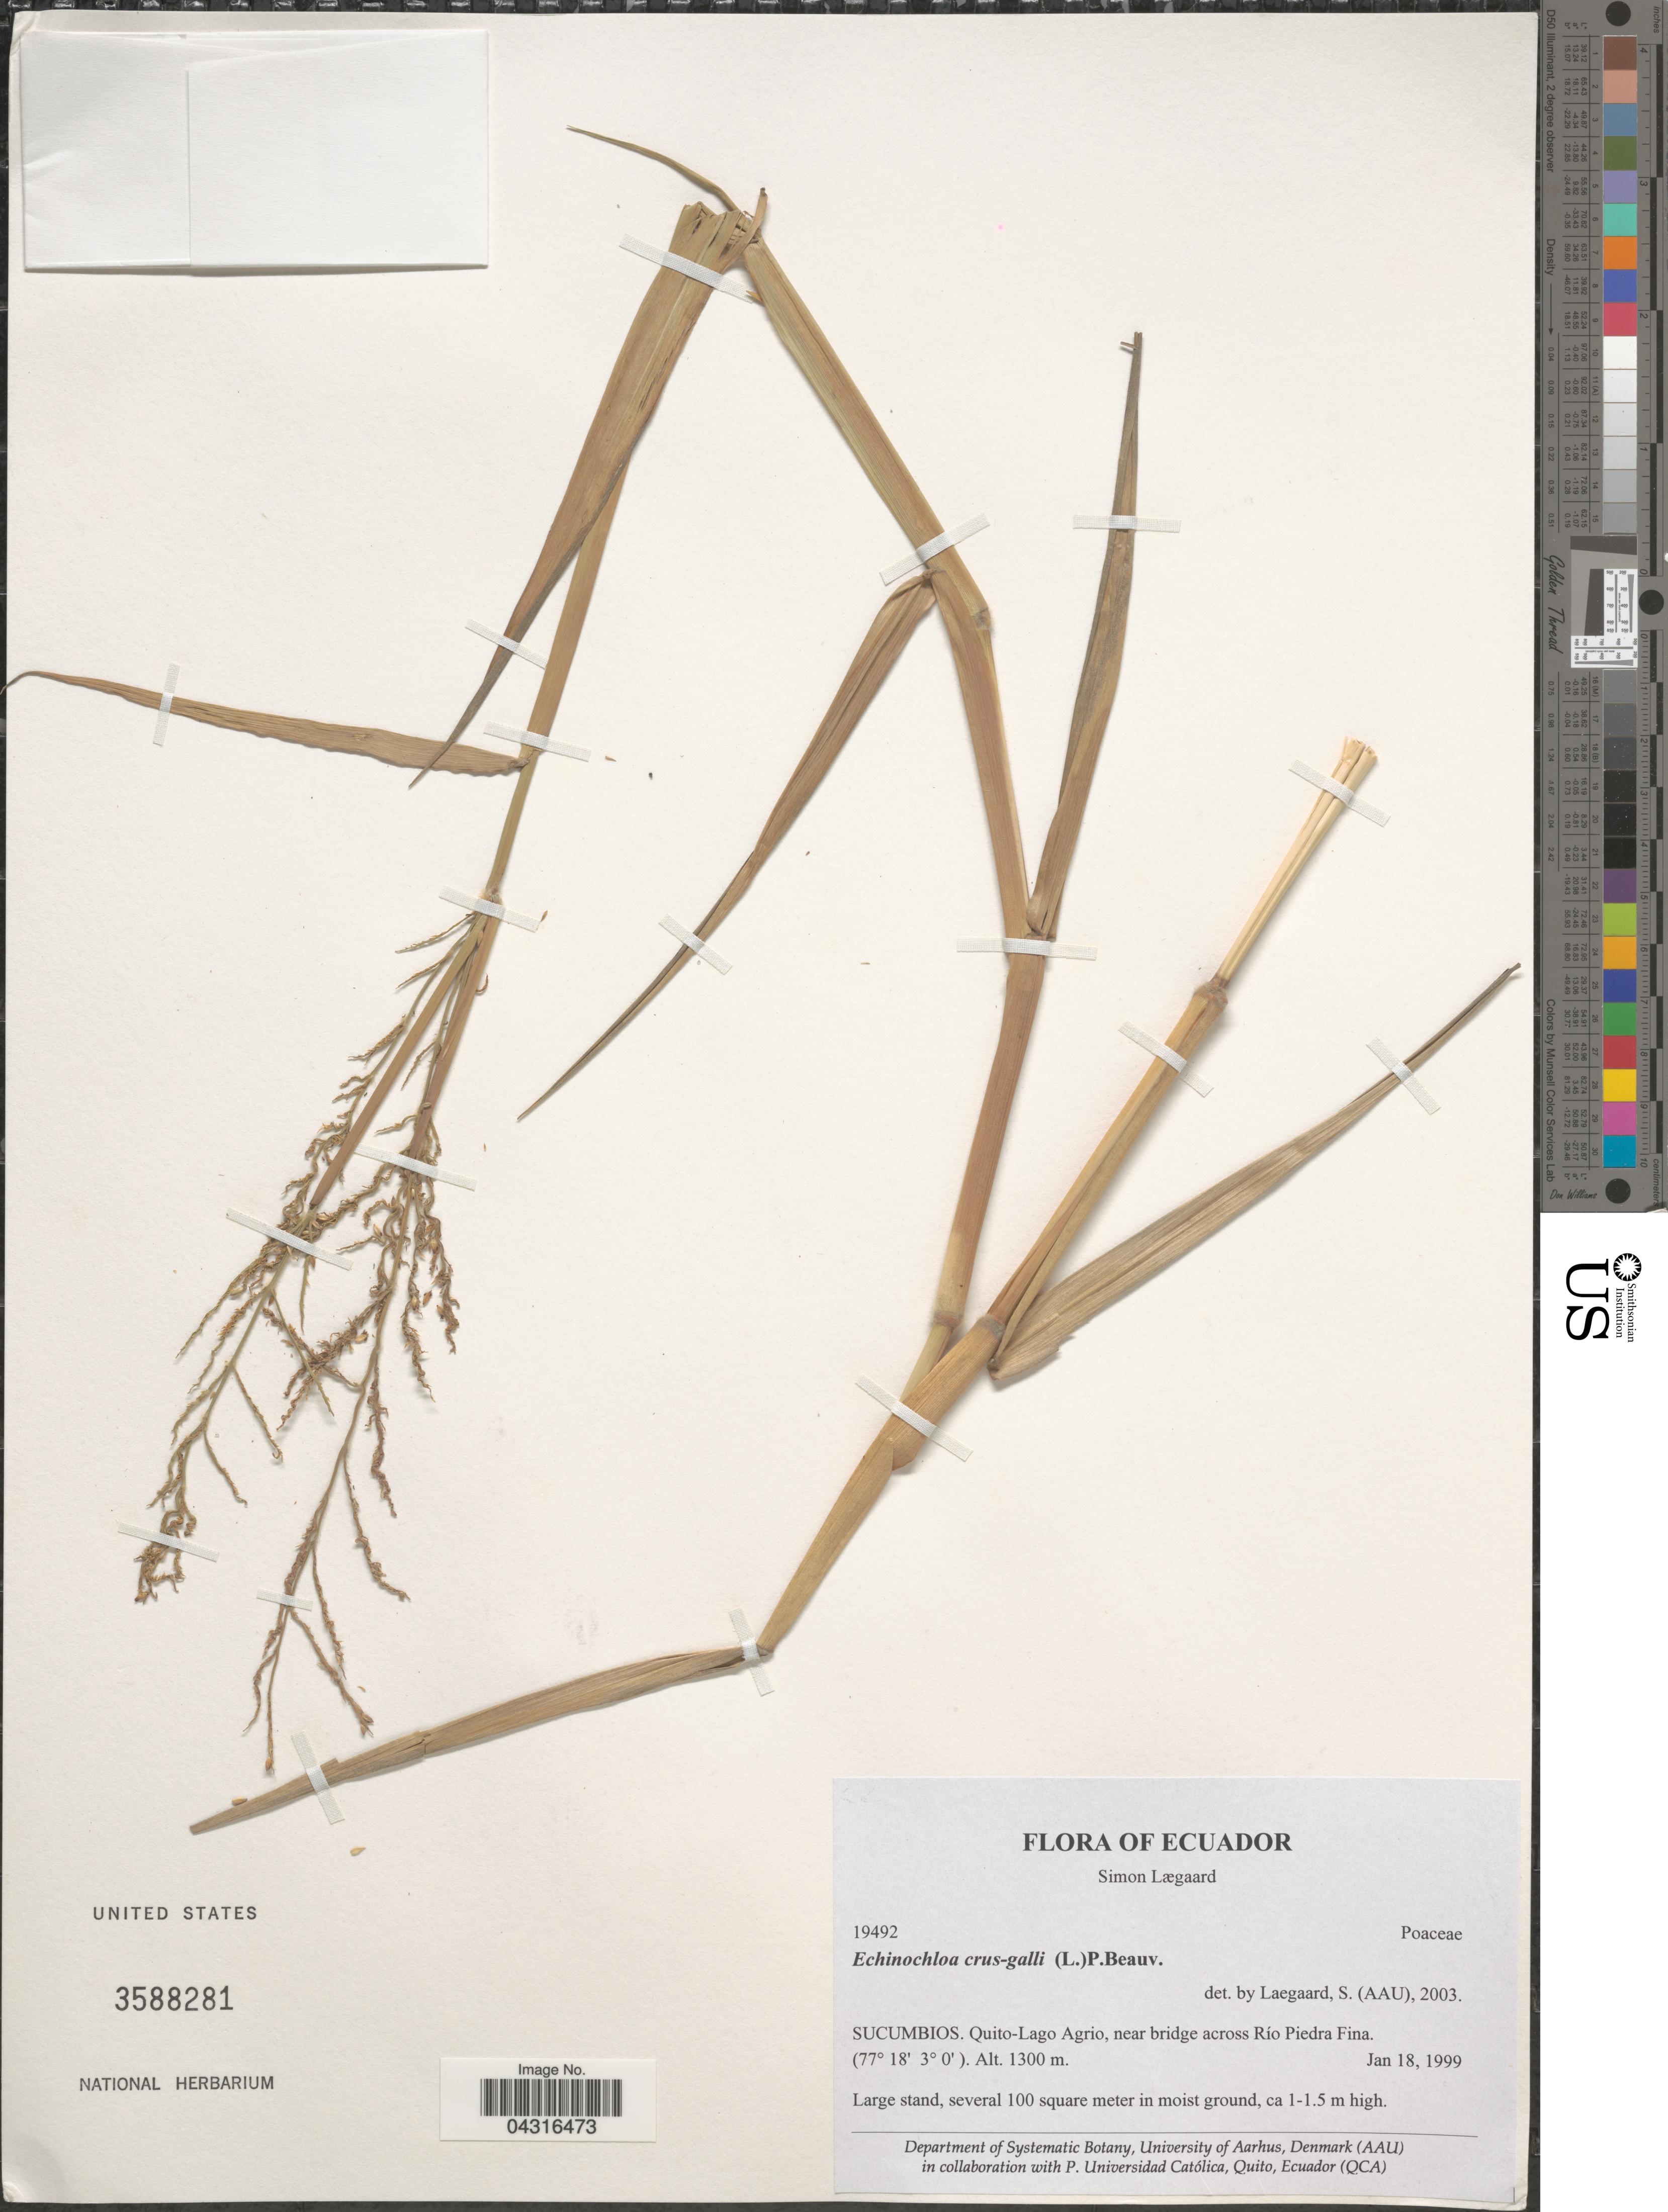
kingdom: Plantae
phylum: Tracheophyta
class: Liliopsida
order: Poales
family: Poaceae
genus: Echinochloa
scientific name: Echinochloa crus-galli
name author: (L.) P. Beauv.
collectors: S. Lægaard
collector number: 19492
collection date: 1999-01-18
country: Ecuador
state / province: Sucumbíos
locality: Quito- Lago Agrio, near bridge across Río Piedra Fina.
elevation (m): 1300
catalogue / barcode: US 3588281